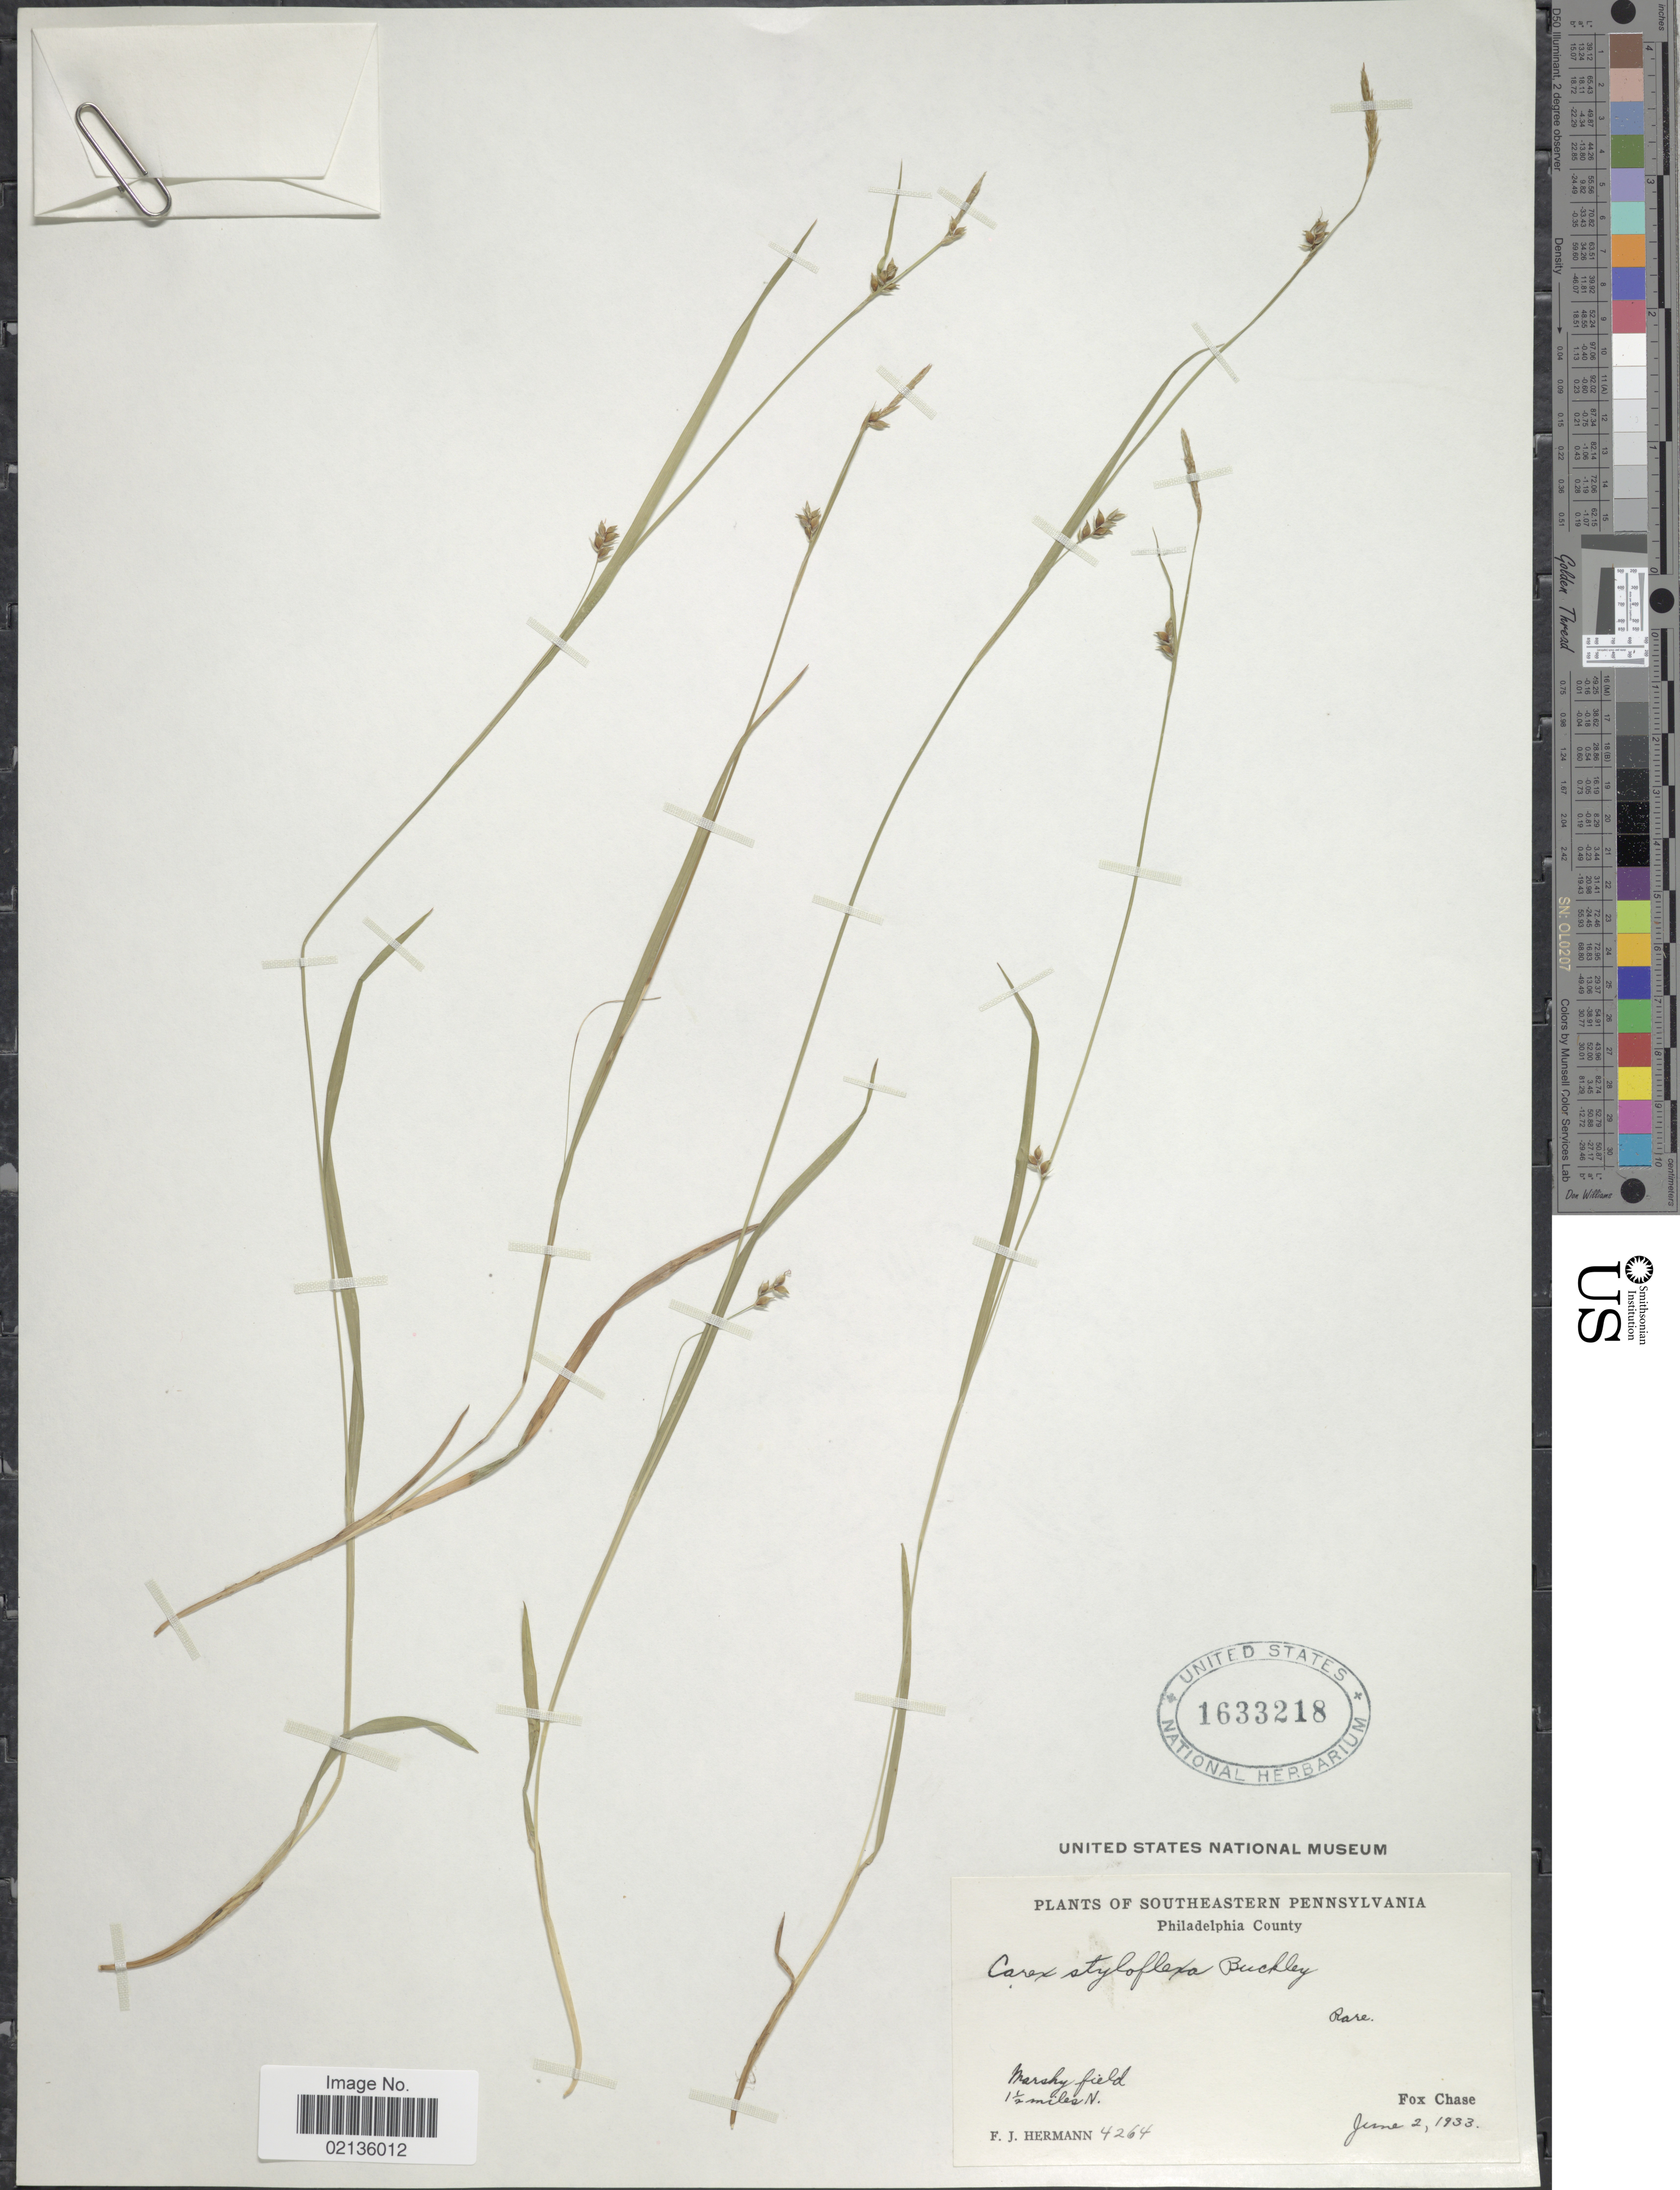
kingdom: Plantae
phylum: Tracheophyta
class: Liliopsida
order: Poales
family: Cyperaceae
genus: Carex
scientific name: Carex styloflexa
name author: Buckley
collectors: F. J. Hermann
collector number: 4264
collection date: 1933-06-02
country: United States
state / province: Pennsylvania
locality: Southeastern Pennsylvania, Philadelphia County, 1½ miles N., Fox Chase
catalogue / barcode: US 1633218